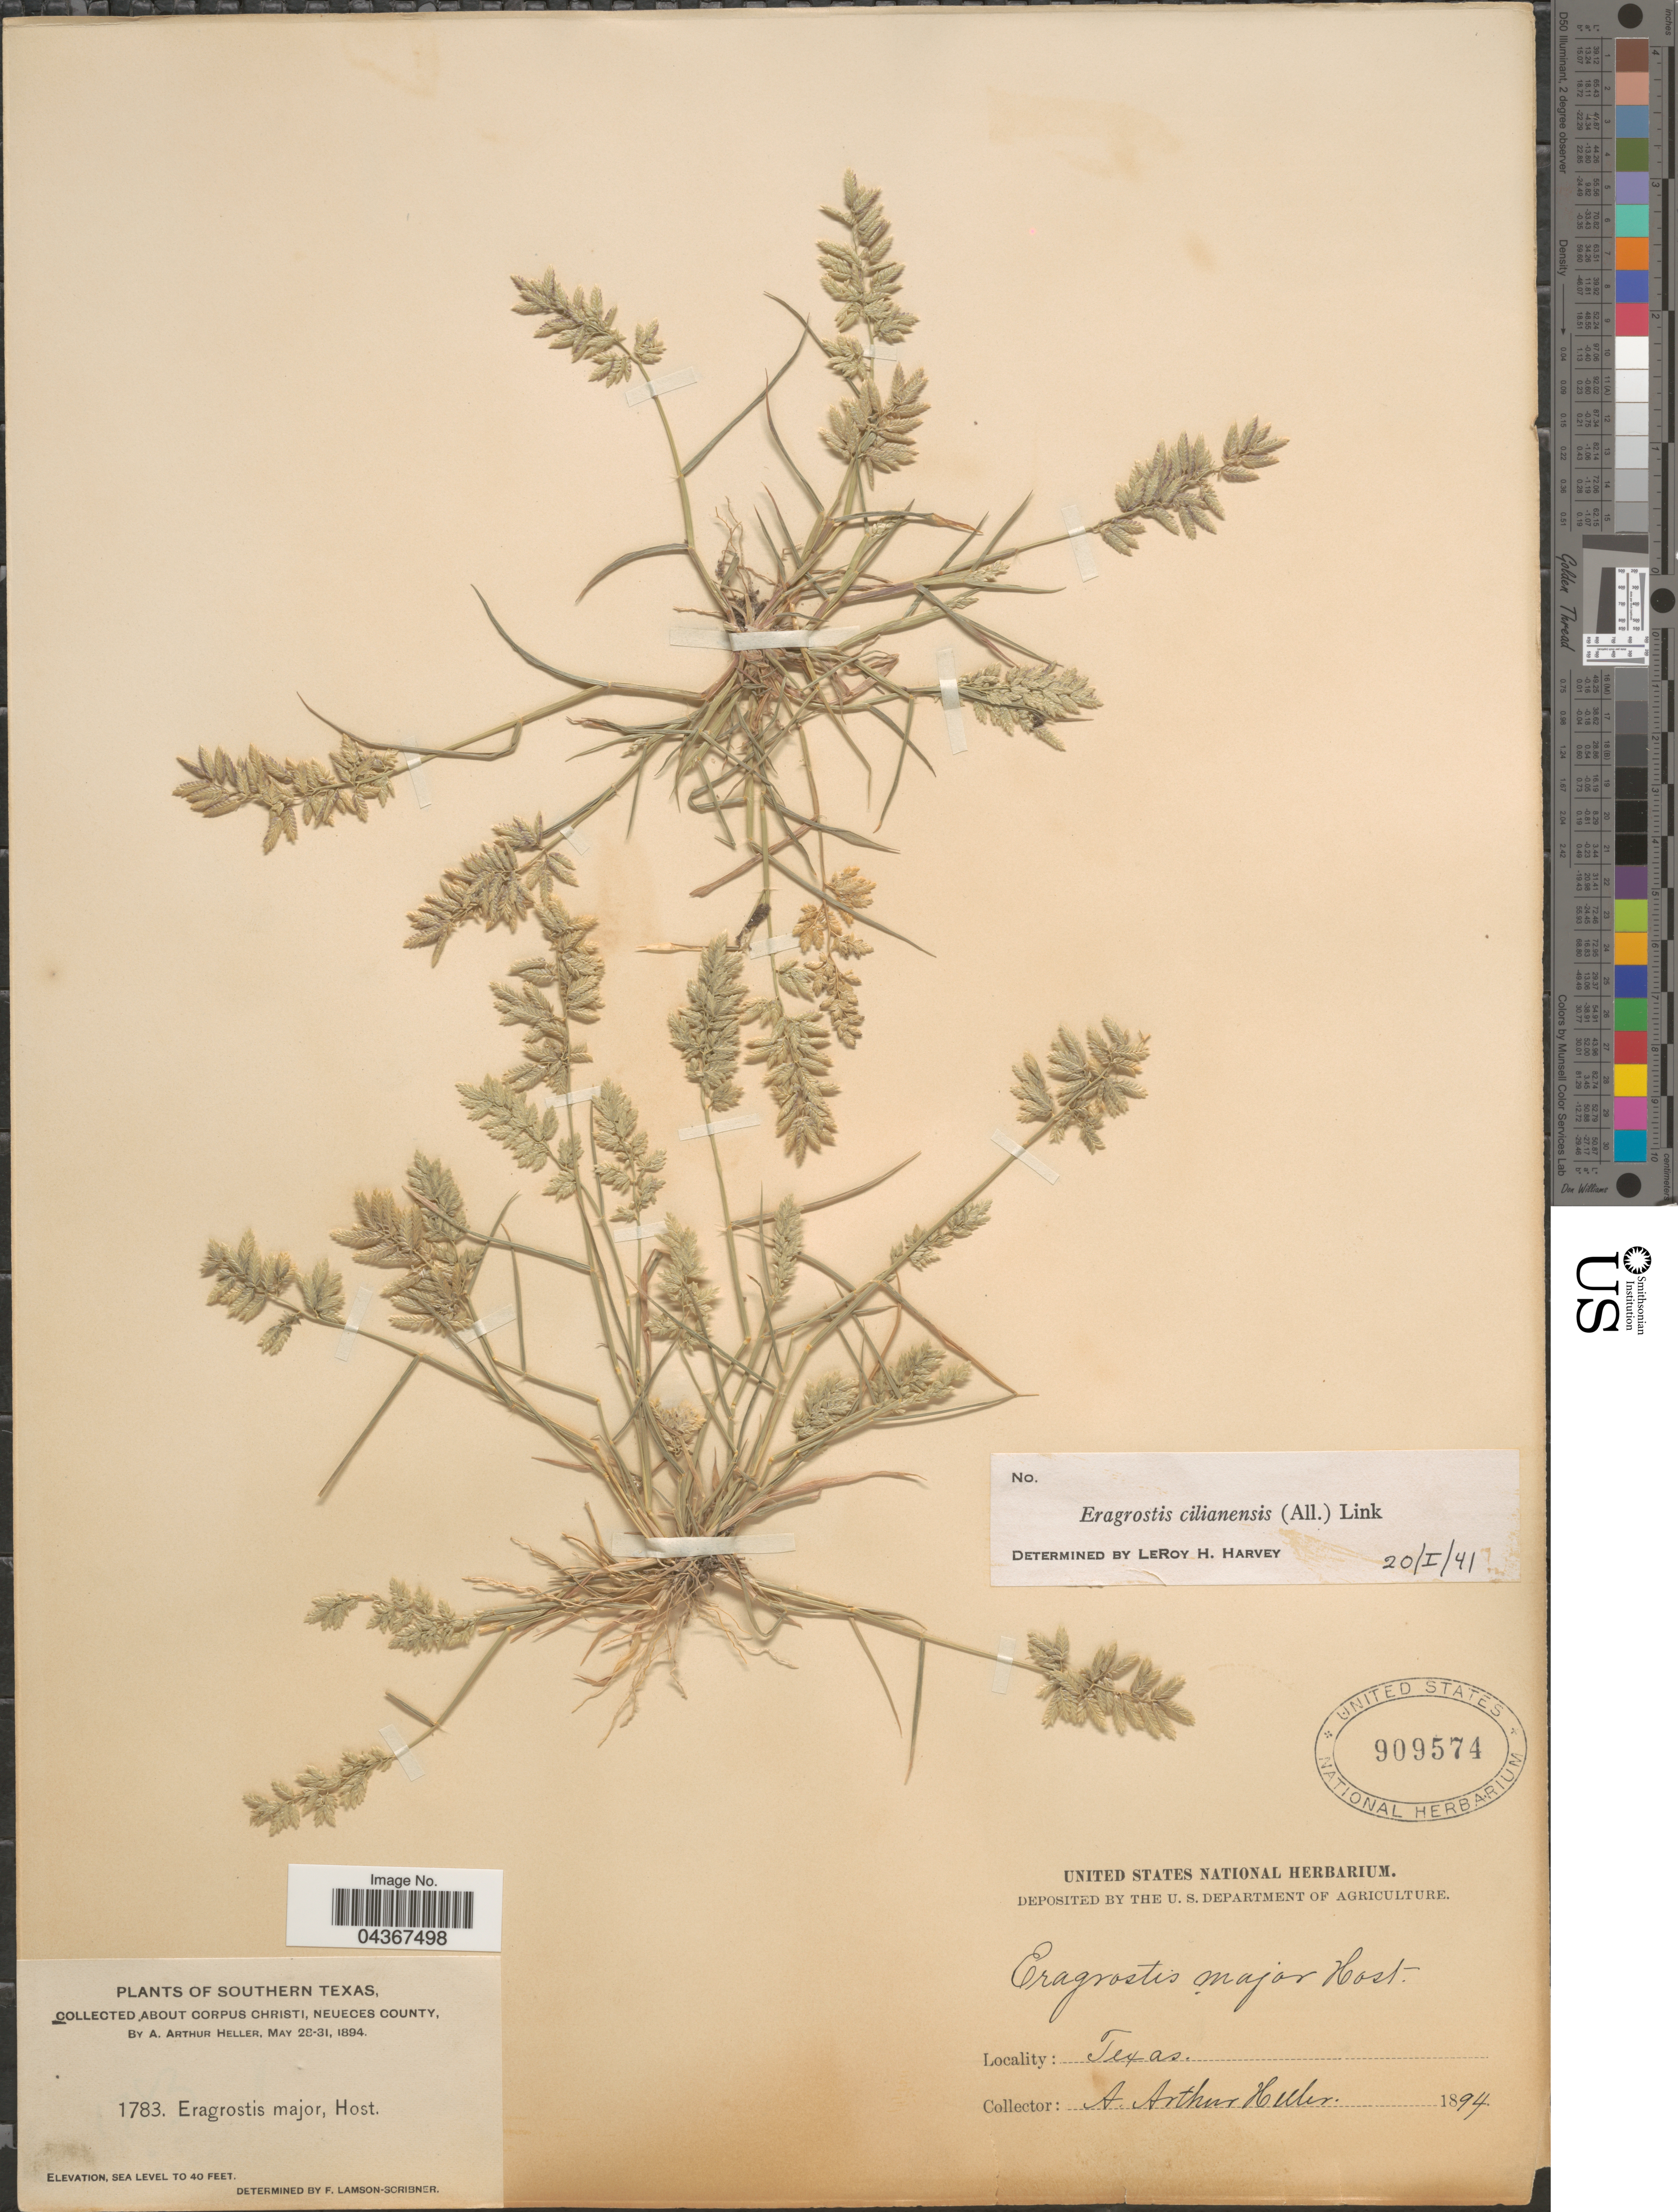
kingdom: Plantae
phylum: Tracheophyta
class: Liliopsida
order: Poales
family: Poaceae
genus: Eragrostis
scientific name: Eragrostis cilianensis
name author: (Bellardi) Vignolo ex Janch.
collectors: A. A. Heller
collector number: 1783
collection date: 1894-05-28/1894-05-31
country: United States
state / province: Texas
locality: Southern Texas. About Corpus Christi, Neueces County.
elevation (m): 0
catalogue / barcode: US 909574